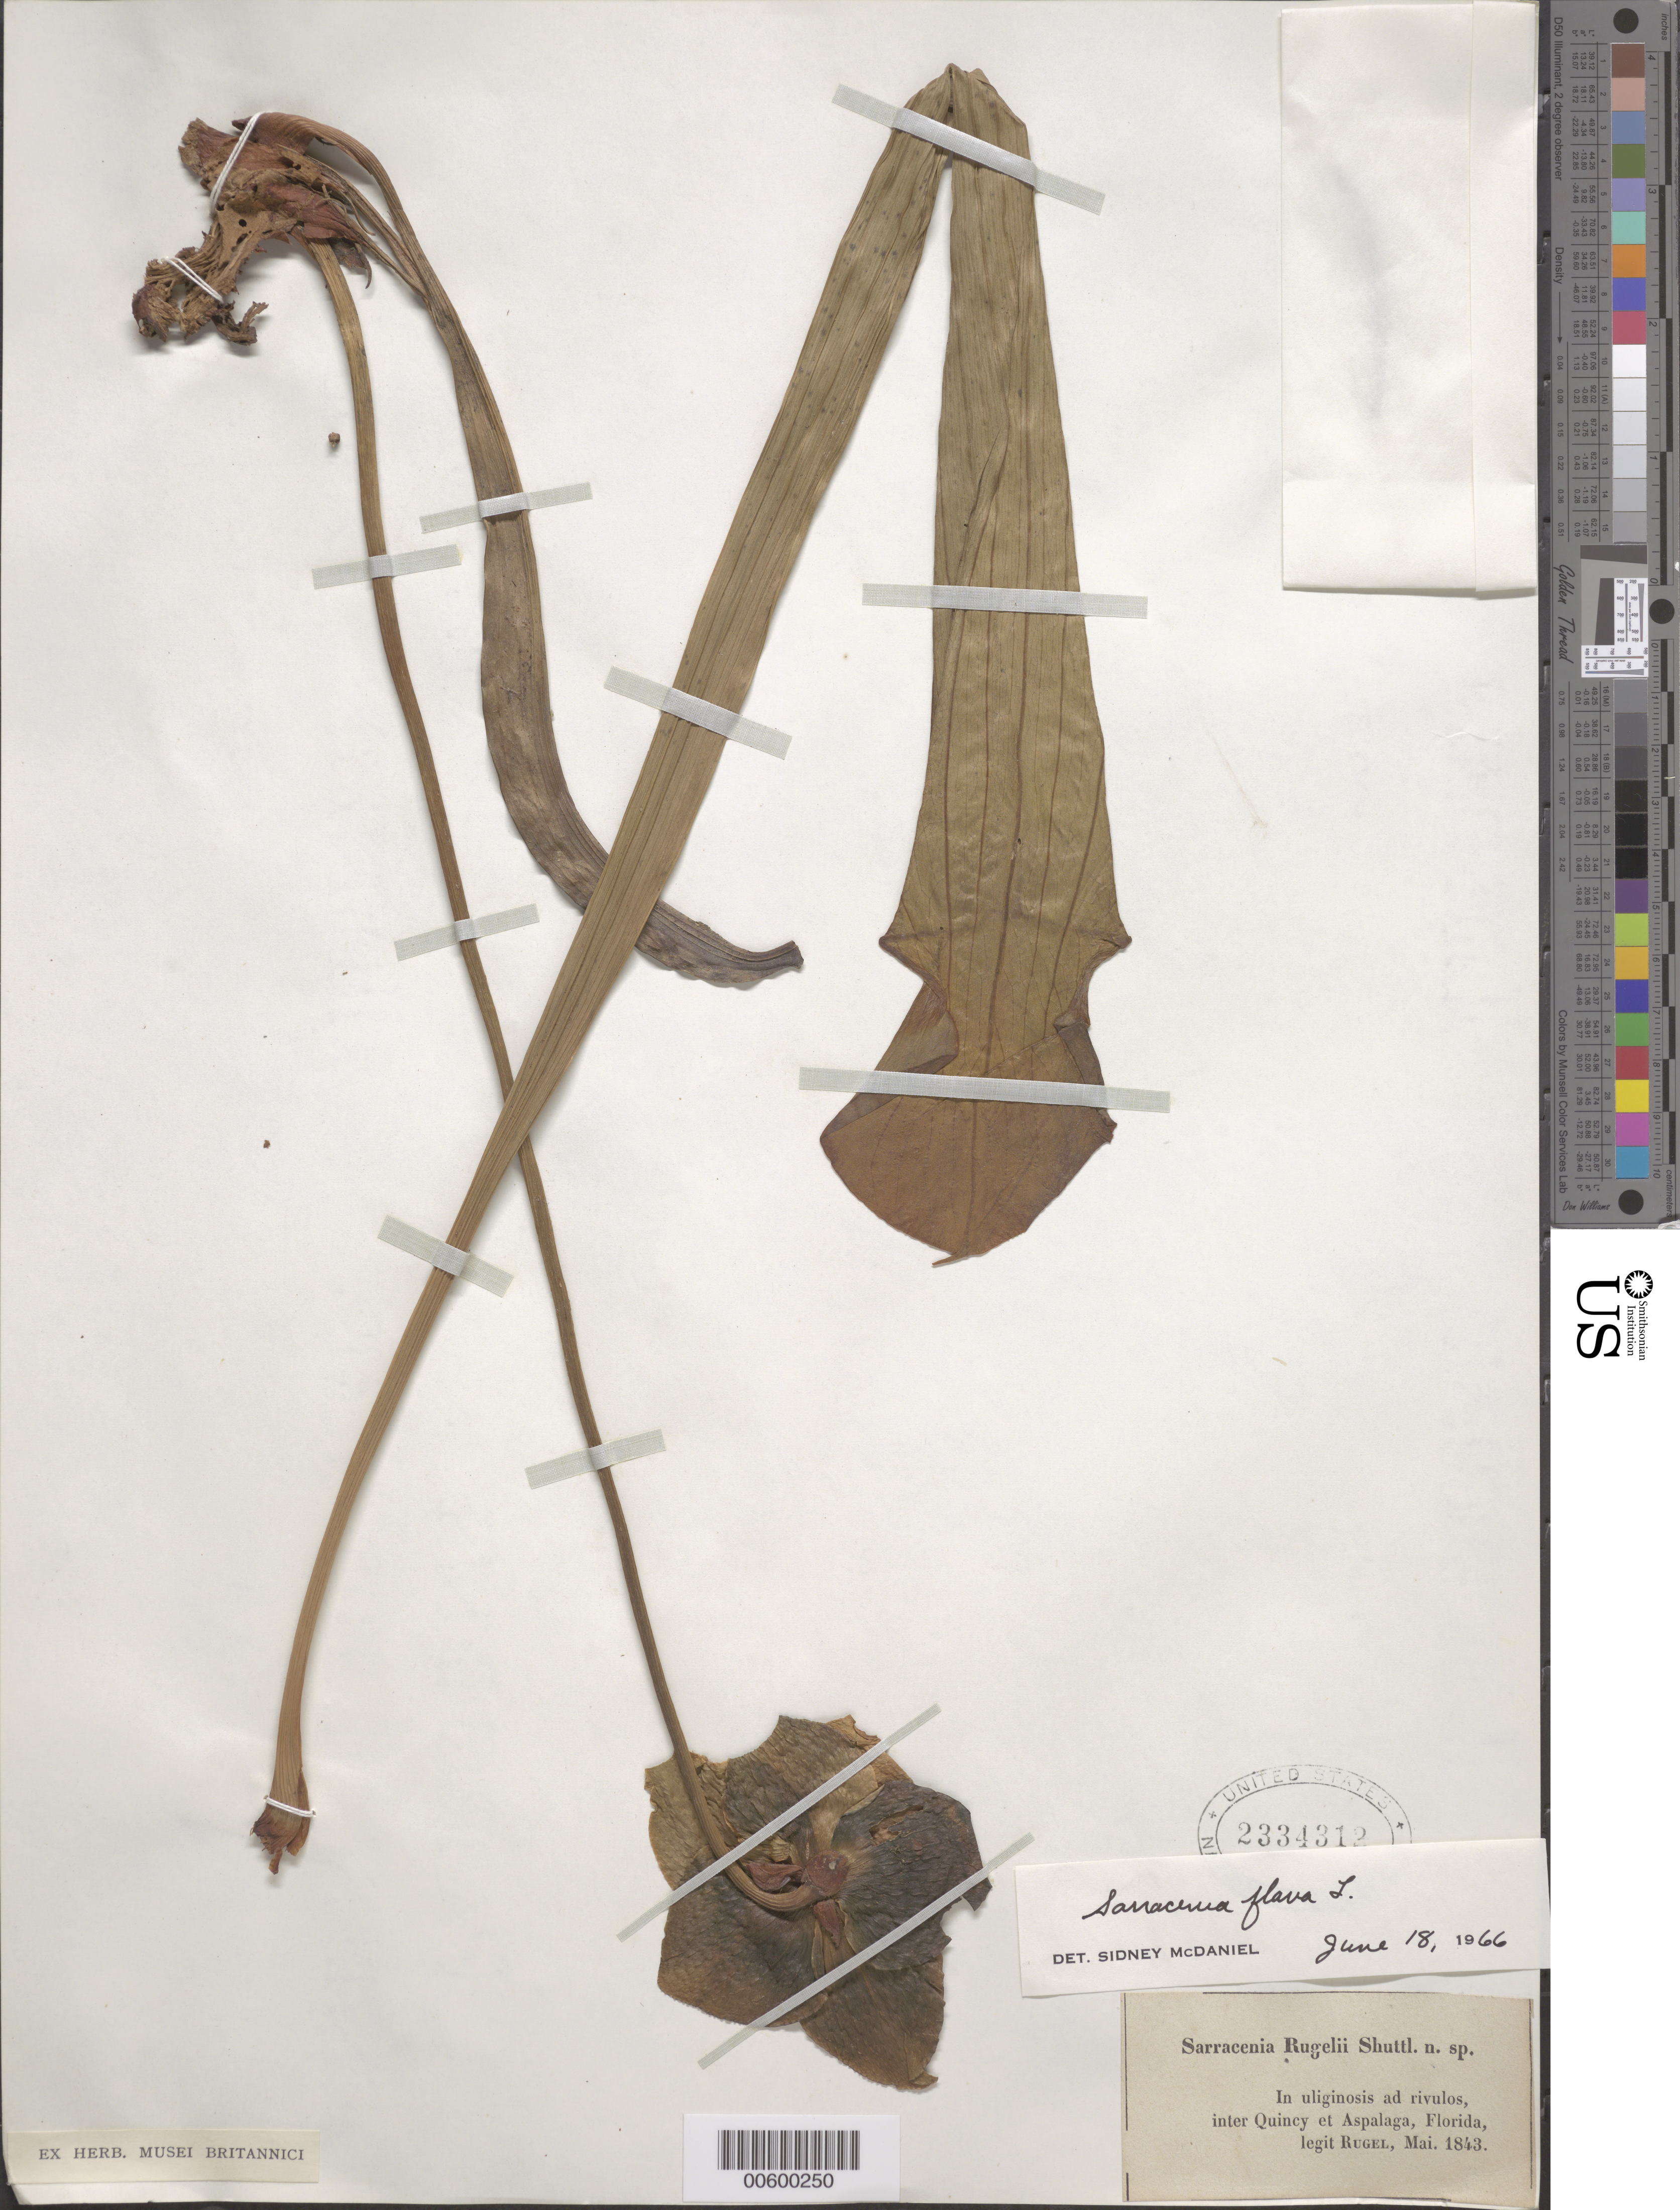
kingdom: Plantae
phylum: Tracheophyta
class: Magnoliopsida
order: Ericales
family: Sarraceniaceae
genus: Sarracenia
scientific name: Sarracenia flava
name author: L.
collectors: Rugel, --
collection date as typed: May 1843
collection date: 1843-05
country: United States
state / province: Florida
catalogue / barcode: US 2334312